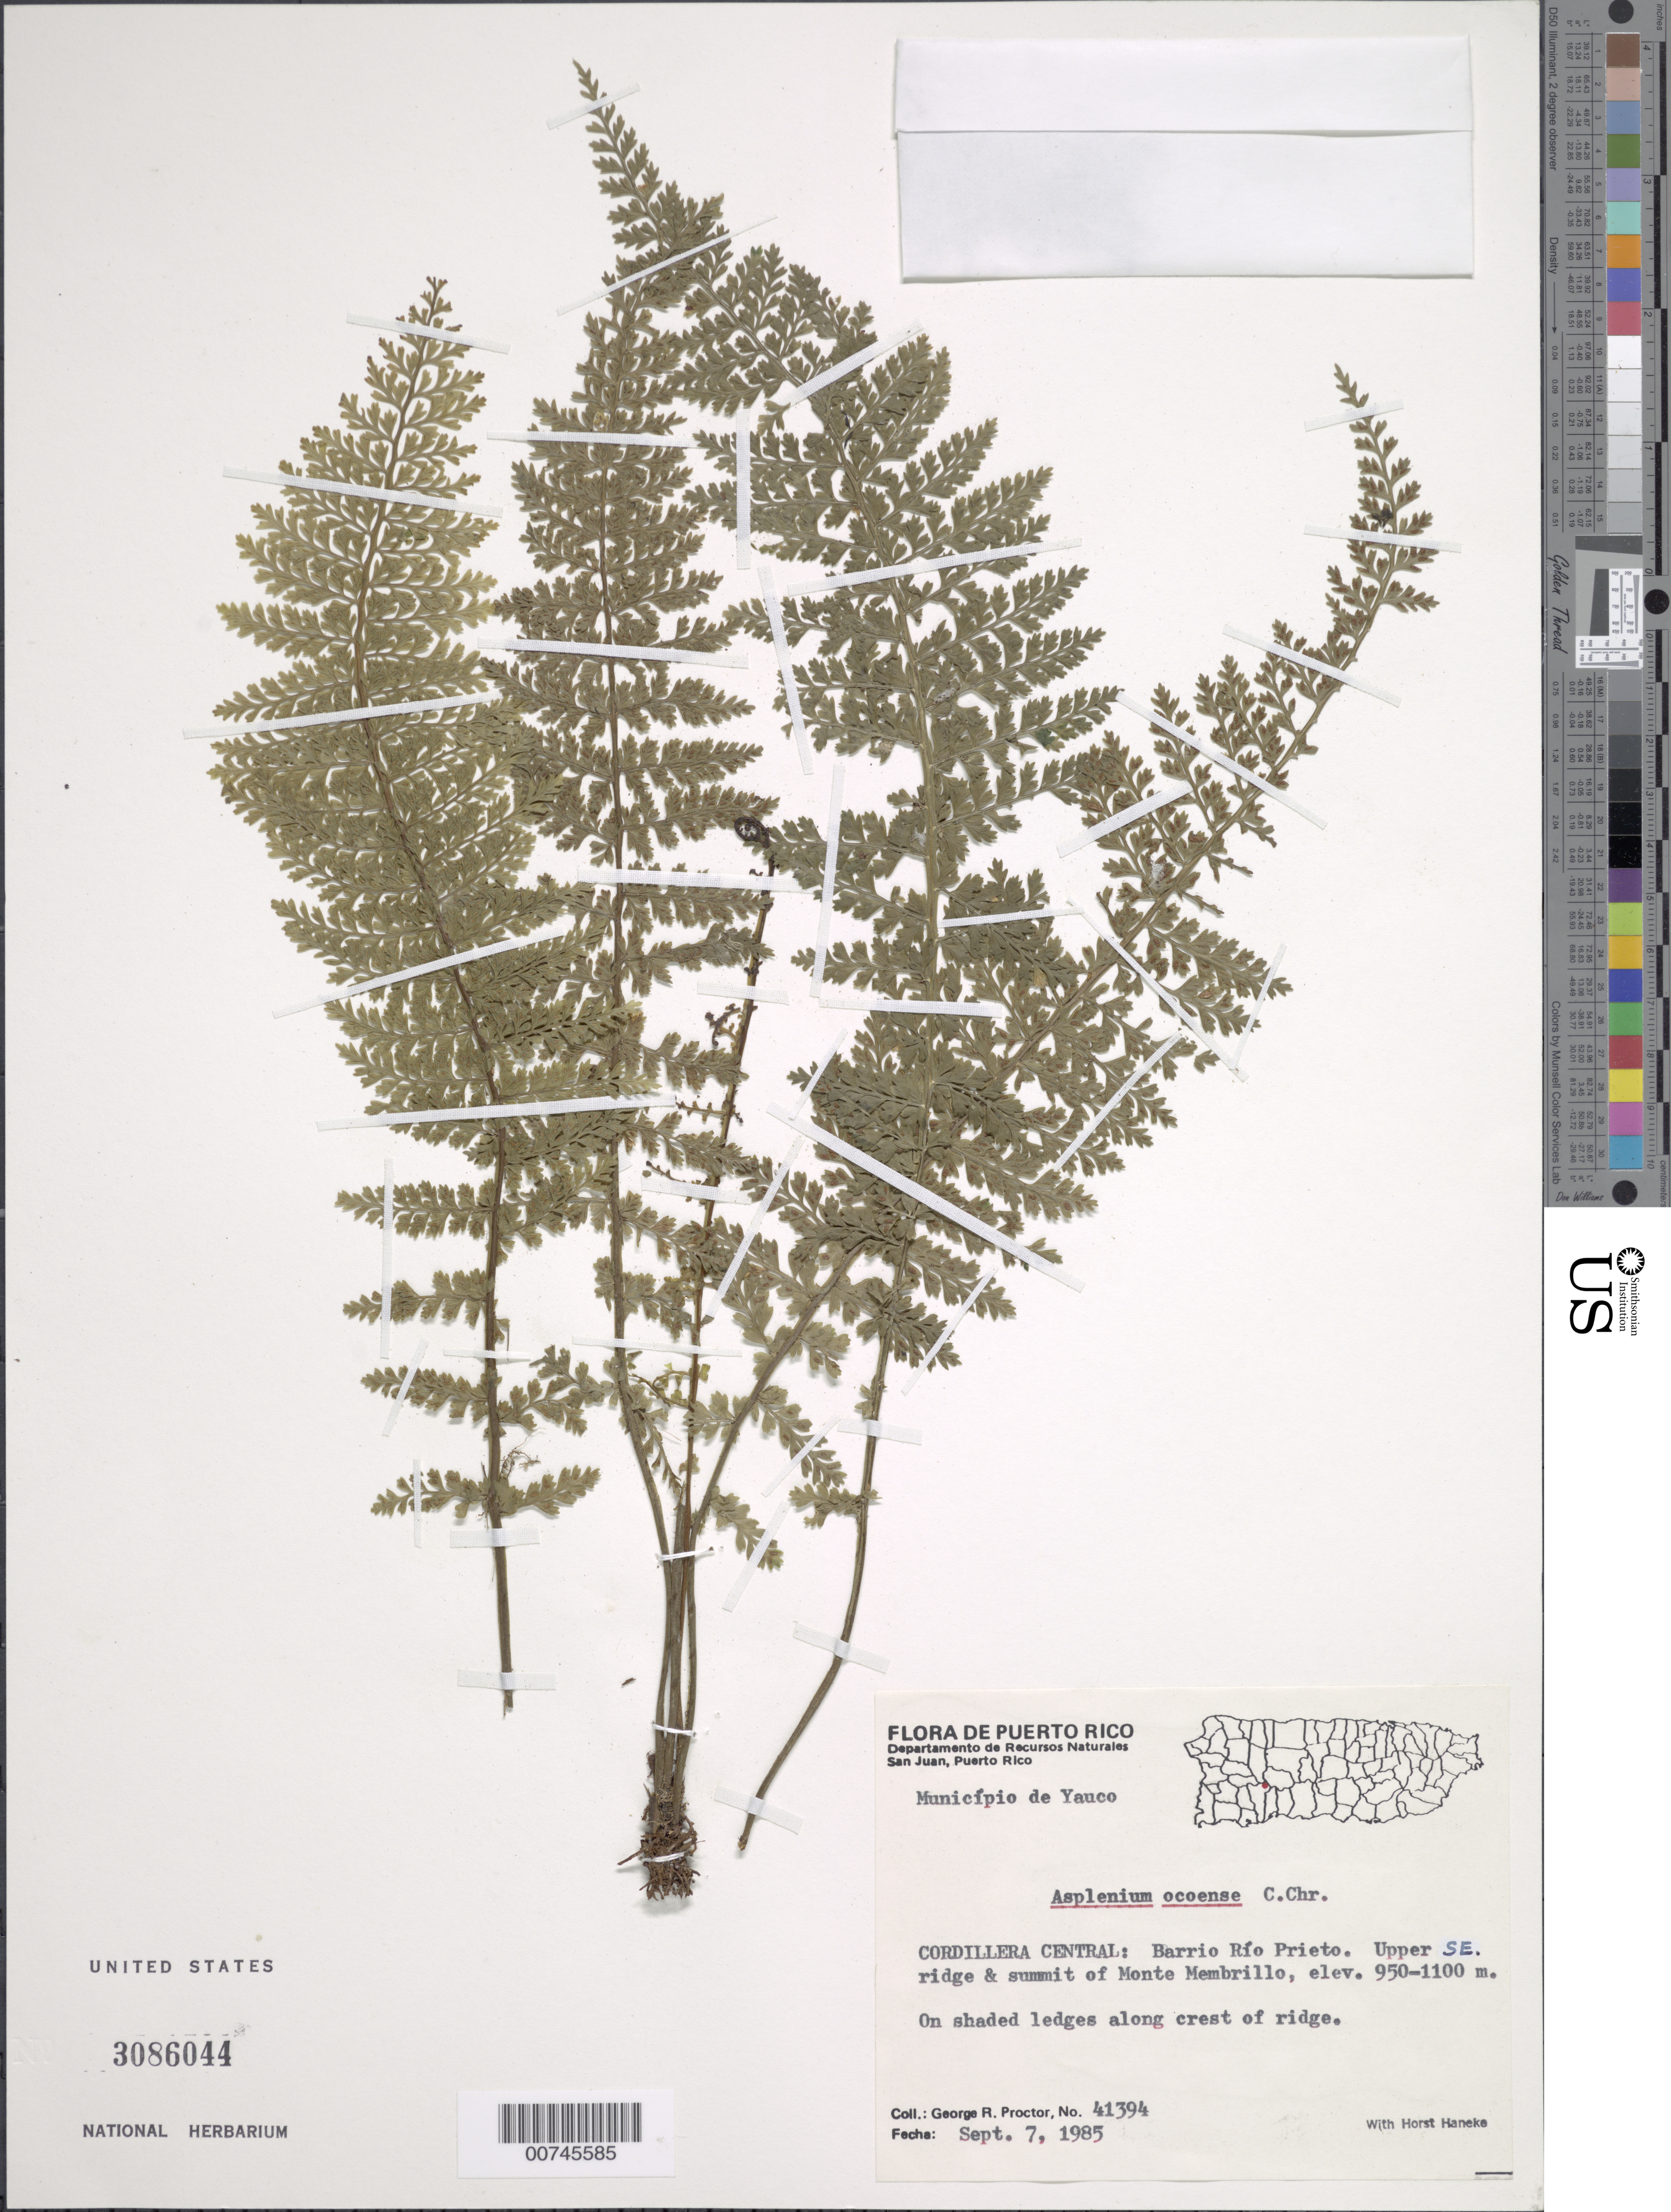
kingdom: Plantae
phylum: Tracheophyta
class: Polypodiopsida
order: Polypodiales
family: Aspleniaceae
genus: Asplenium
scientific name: Asplenium ocoense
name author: C. Chr.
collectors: G. R. Proctor & H. Haneke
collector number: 41394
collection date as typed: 07 Sep 1985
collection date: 1985-09-07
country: Puerto Rico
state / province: Yauco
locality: Cordillera Central: Barrio Río Prieto. Upper SE ridge & summit of Monte Membrillo, Municipio de Yauco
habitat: On shaded ledges along crest of ridge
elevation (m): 950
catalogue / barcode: US 3086044